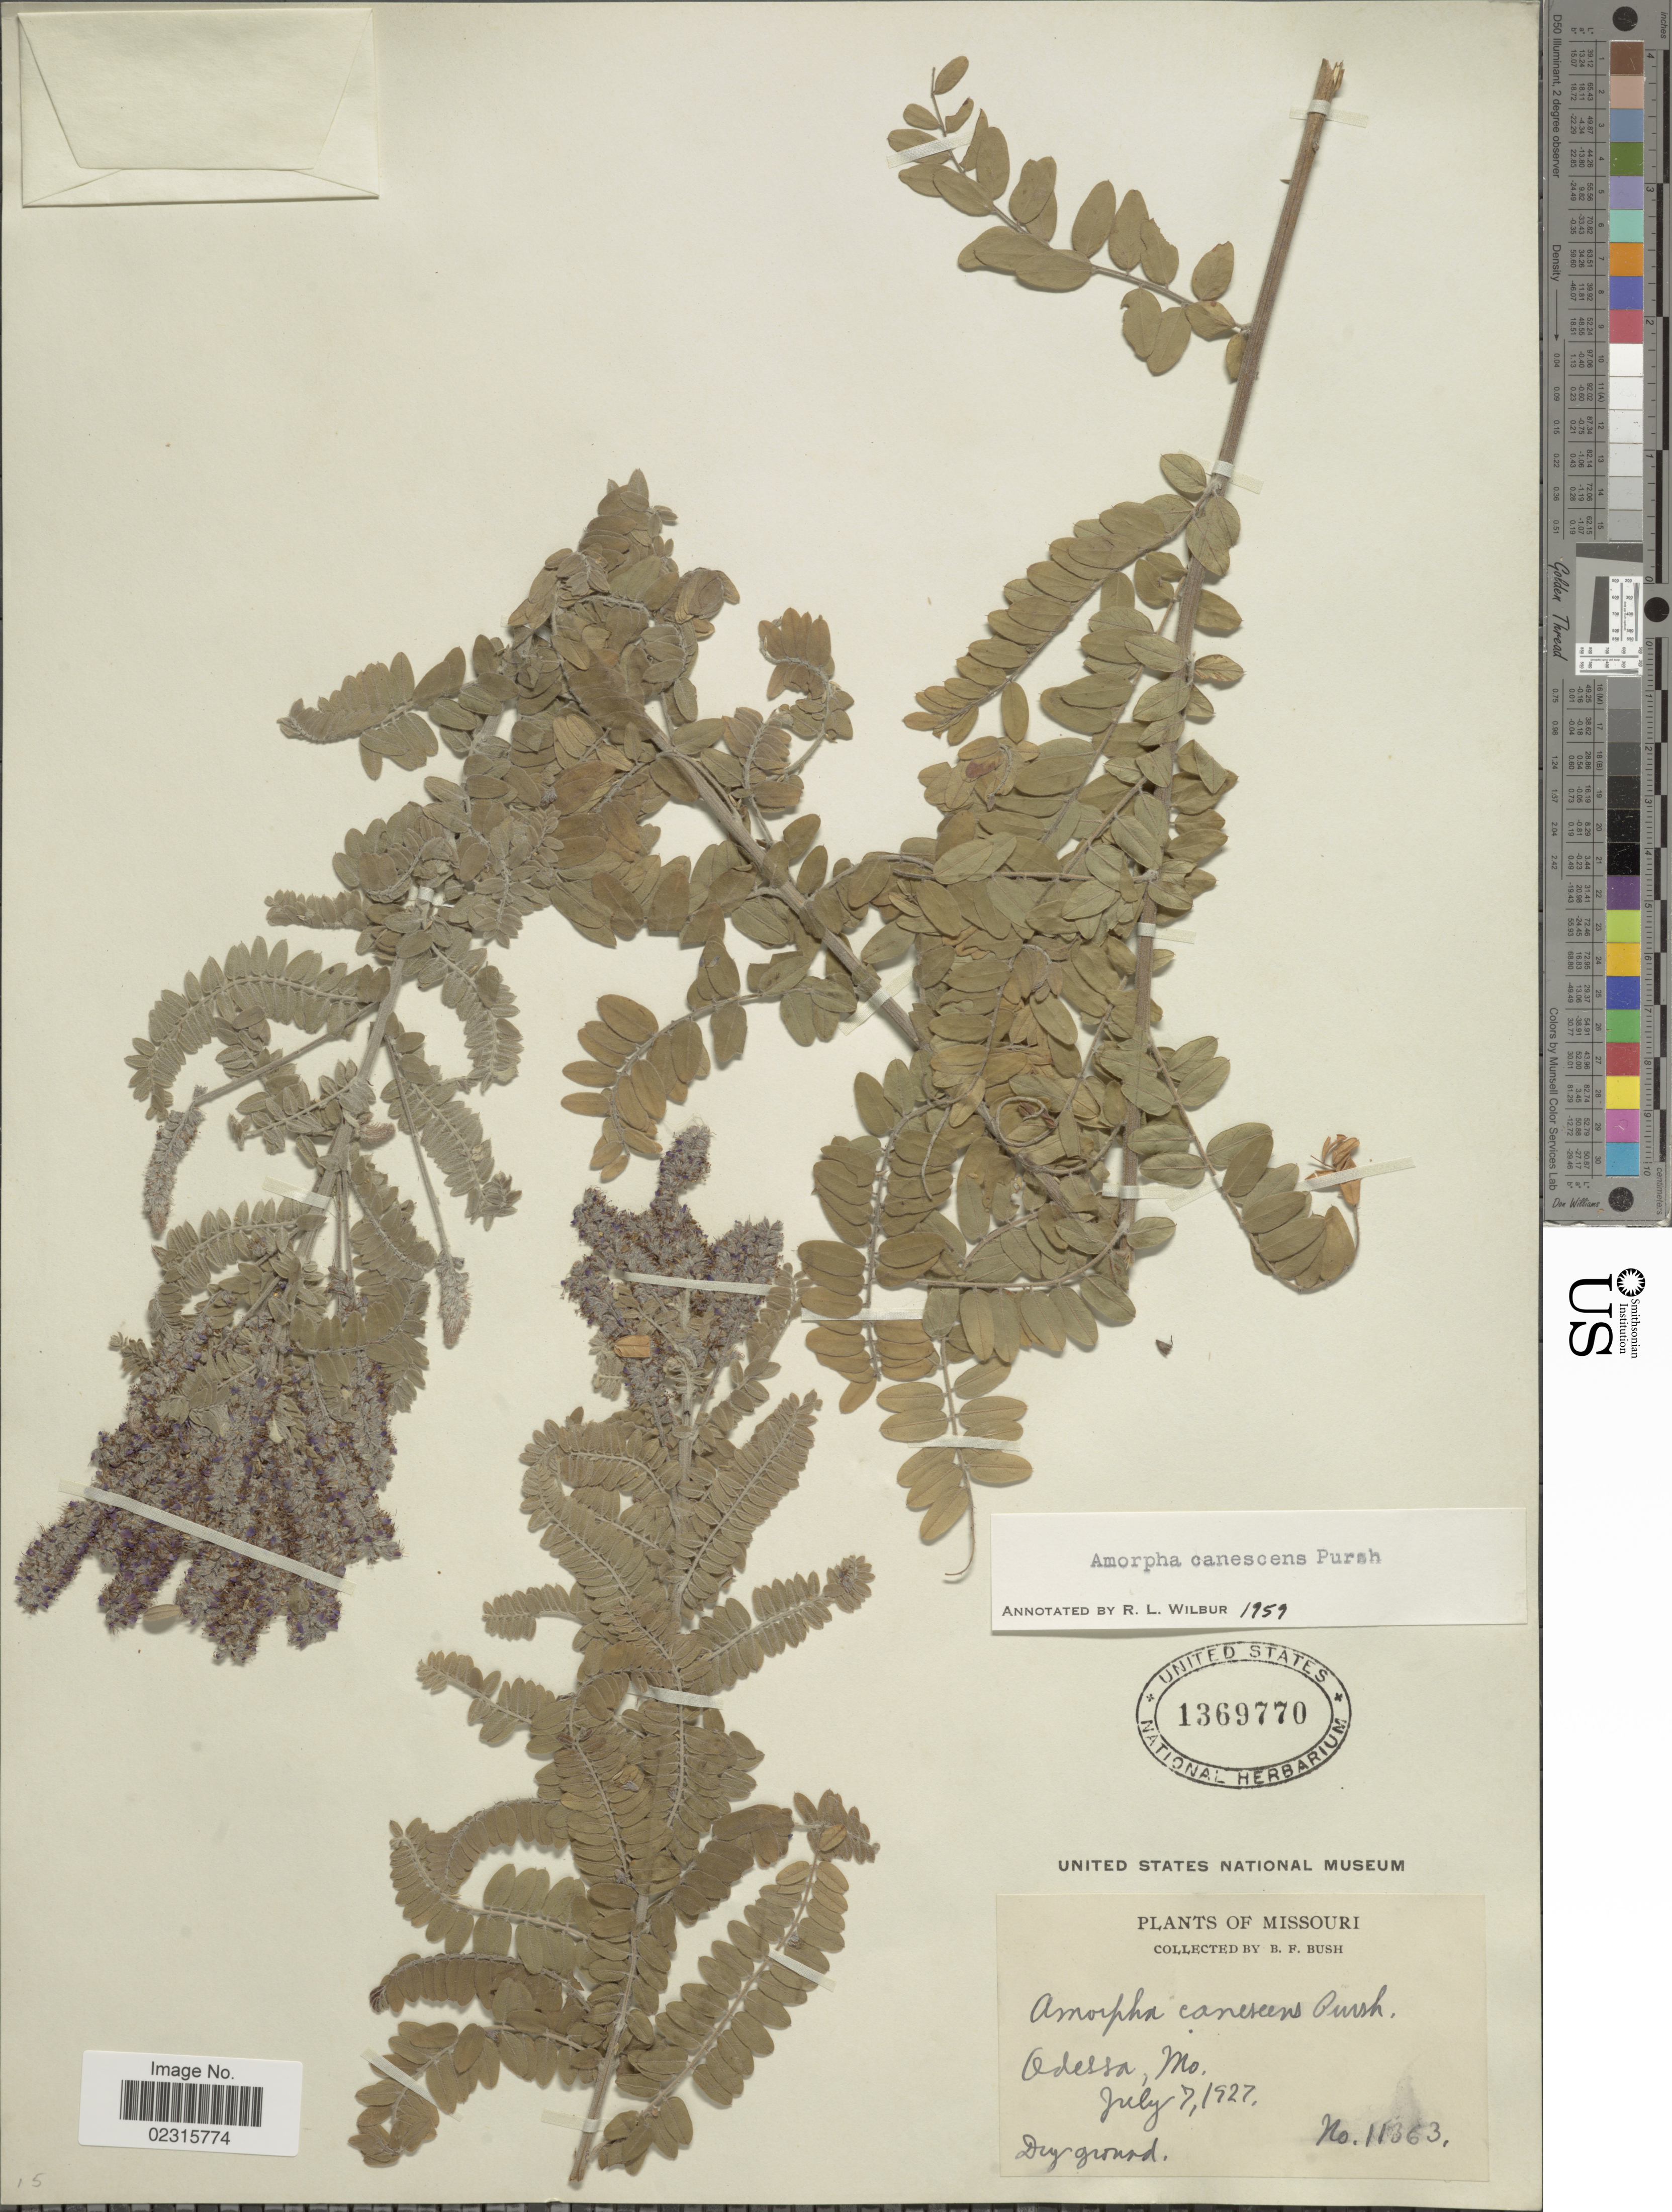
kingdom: Plantae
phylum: Tracheophyta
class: Magnoliopsida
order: Fabales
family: Fabaceae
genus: Amorpha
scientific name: Amorpha canescens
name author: Pursh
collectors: B. F. Bush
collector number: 11363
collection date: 1927-07-07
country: United States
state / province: Missouri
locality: Odessa, Mo.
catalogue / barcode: US 1369770